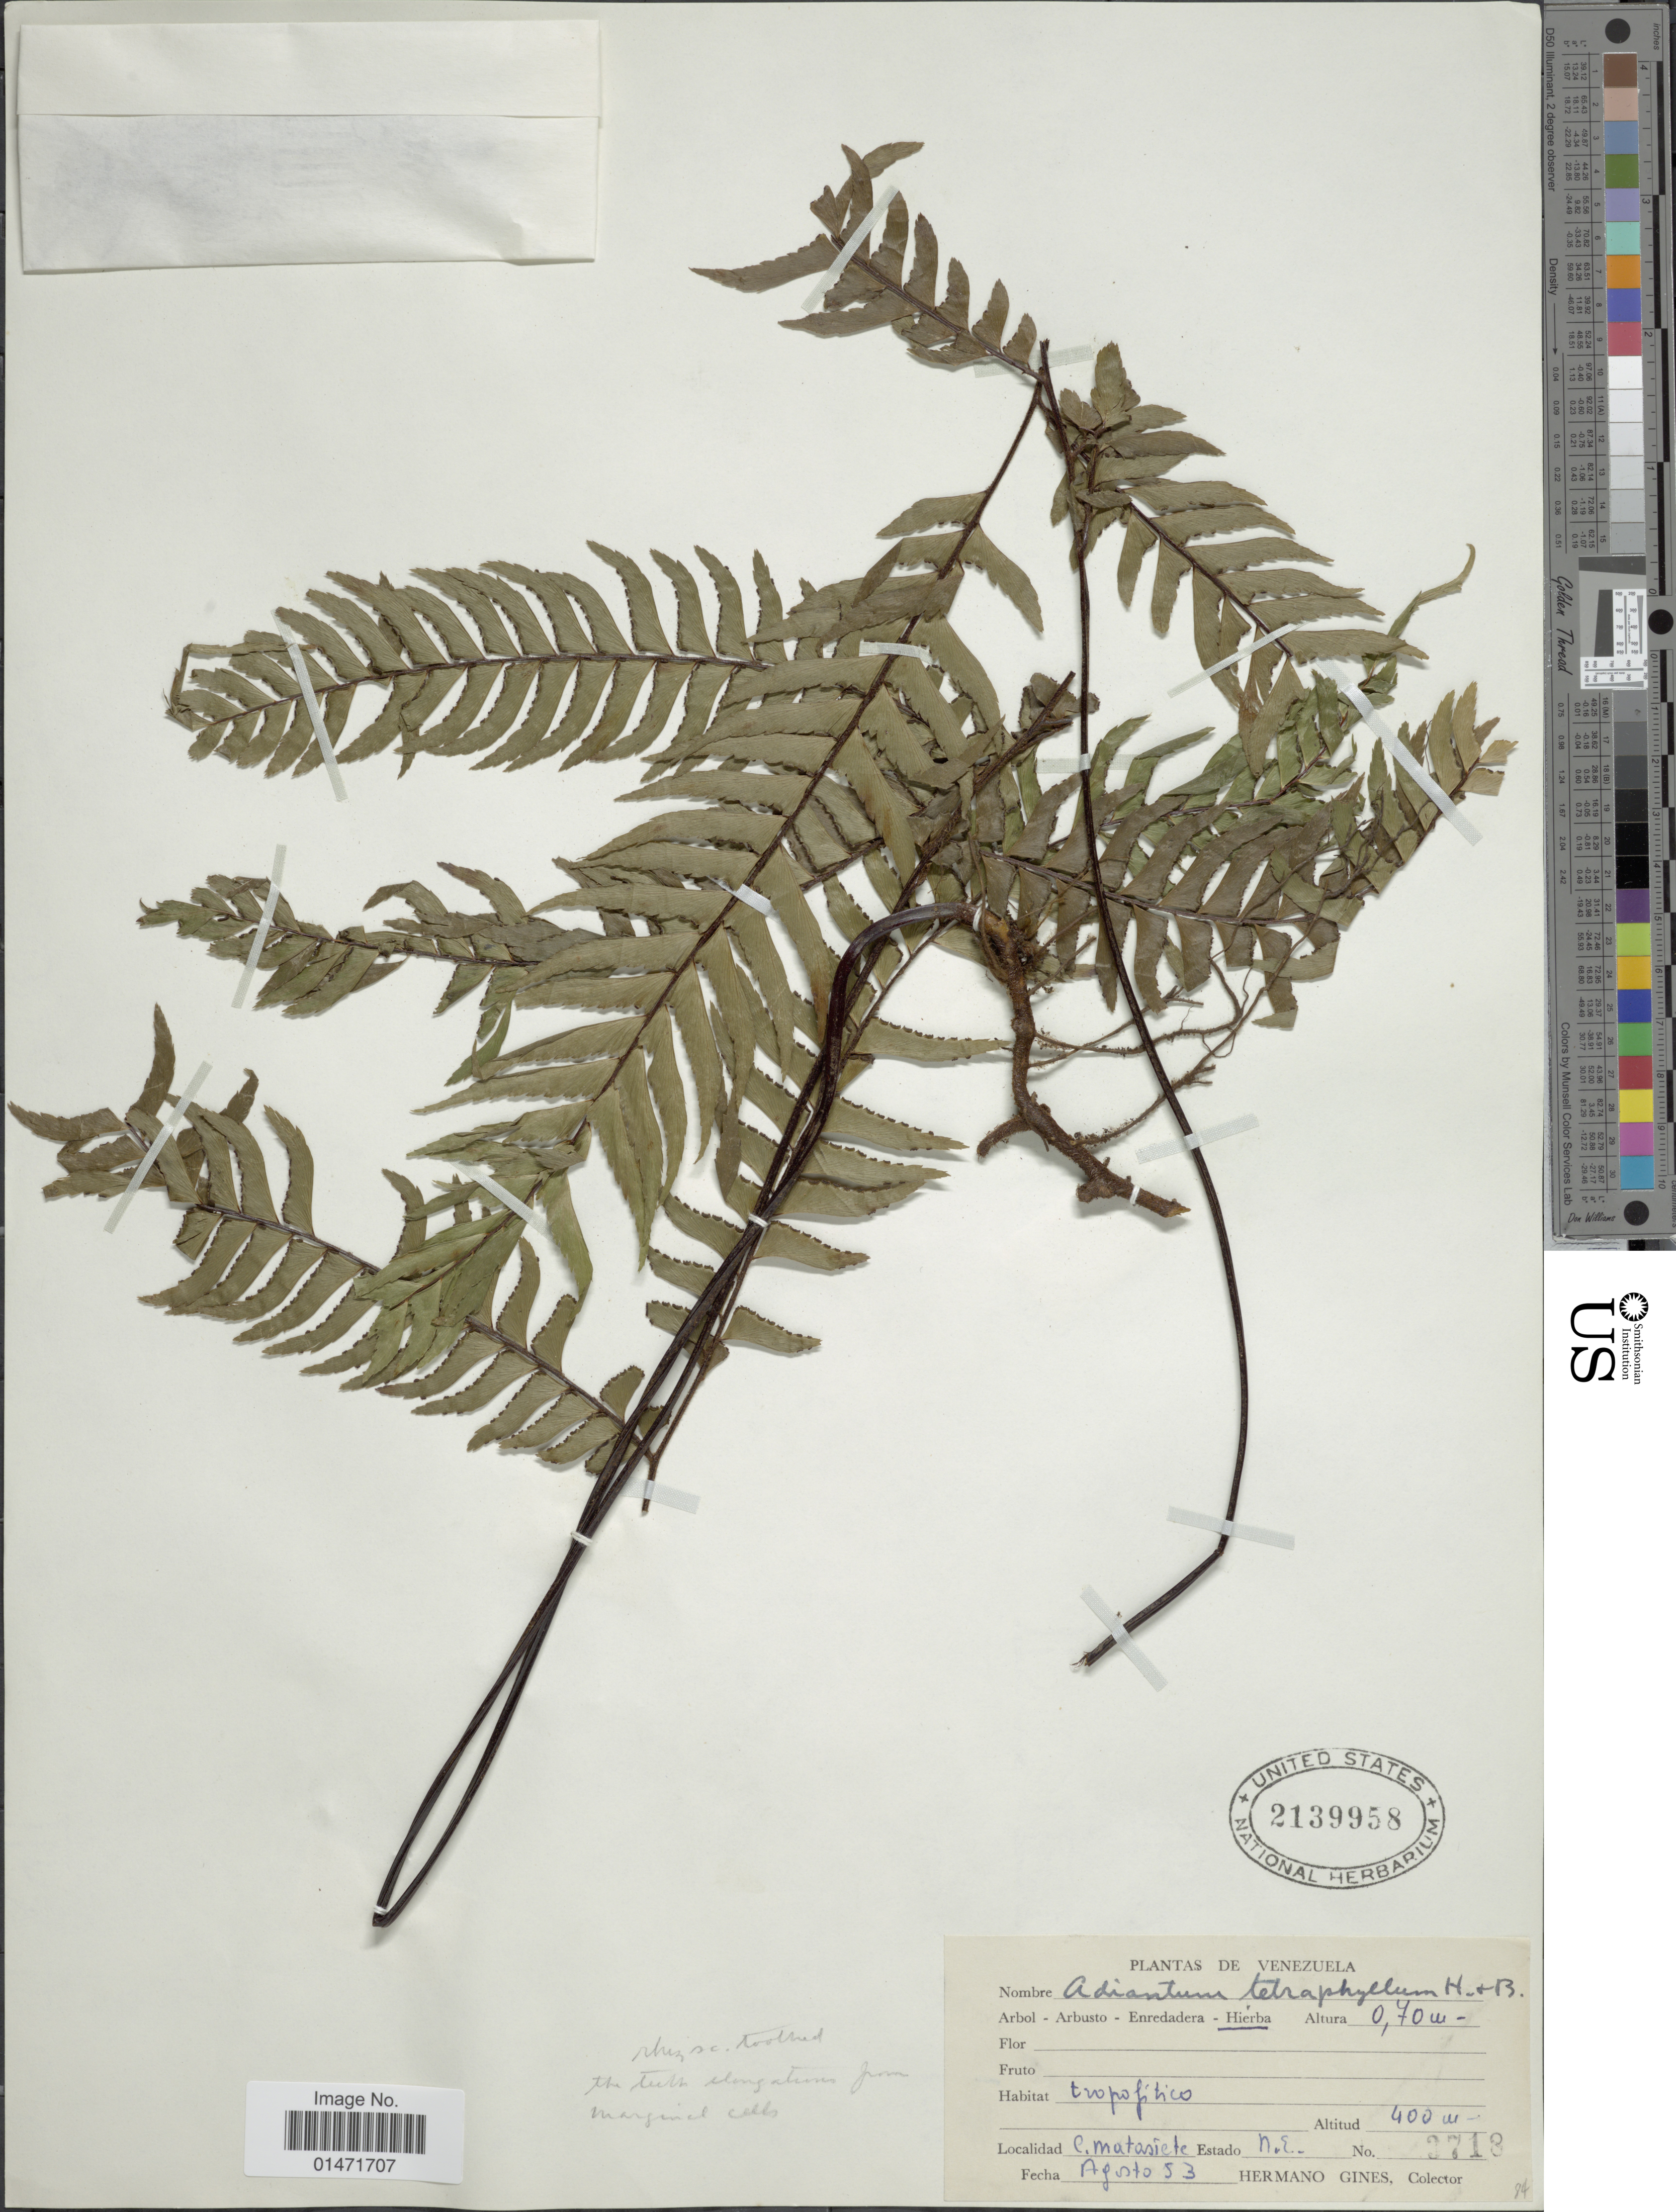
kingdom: Plantae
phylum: Tracheophyta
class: Polypodiopsida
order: Polypodiales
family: Pteridaceae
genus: Adiantum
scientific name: Adiantum tetraphyllum x A. villosum L.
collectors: Bro. Gines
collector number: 3718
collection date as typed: Transcribed d/m/y: /8/53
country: Venezuela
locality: C. Matasîete, Estado N.E.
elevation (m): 400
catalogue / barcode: US 2139958